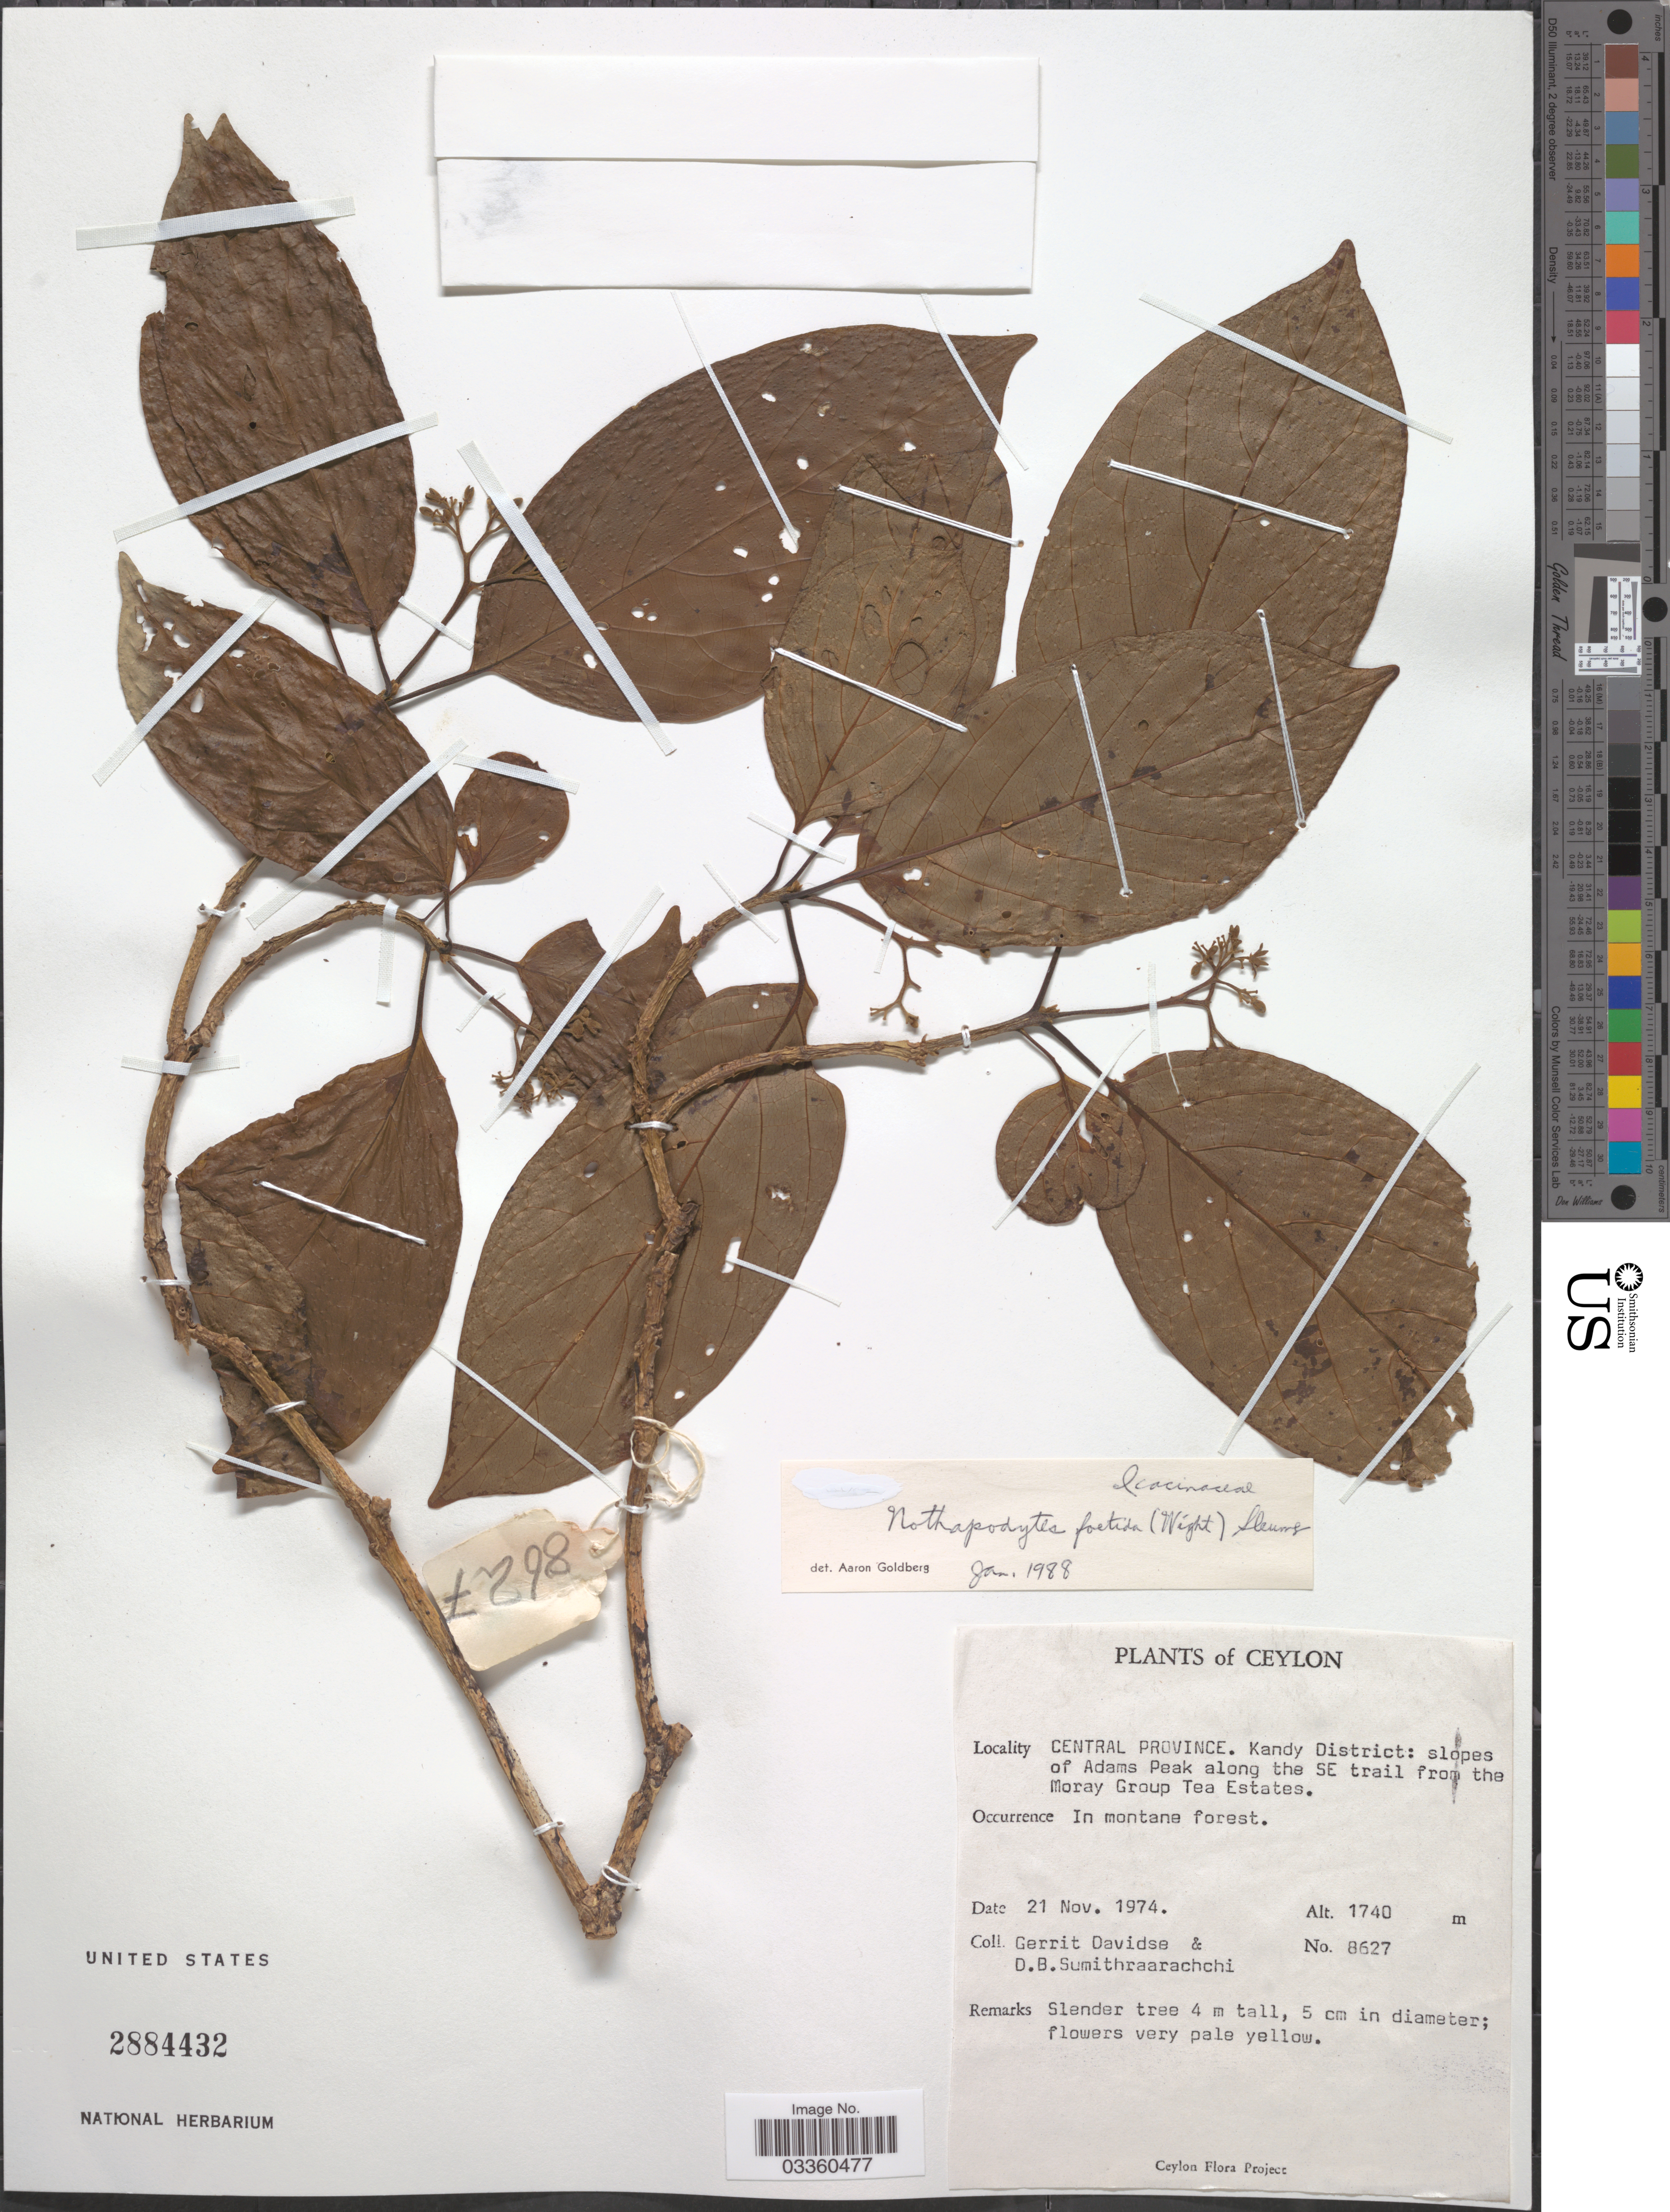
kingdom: Plantae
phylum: Tracheophyta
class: Magnoliopsida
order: Icacinales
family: Icacinaceae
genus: Nothapodytes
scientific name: Nothapodytes foetida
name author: (Wight) Sleumer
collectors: G. Davidse & D. B. Sumithraarachchi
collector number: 8627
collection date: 1974-11-21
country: Sri Lanka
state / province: Central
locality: Ceylon. Kandy District: slopes of Adams Peak along the SE trail from the Moray Group Tea Estates.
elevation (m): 1740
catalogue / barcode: US 2884432